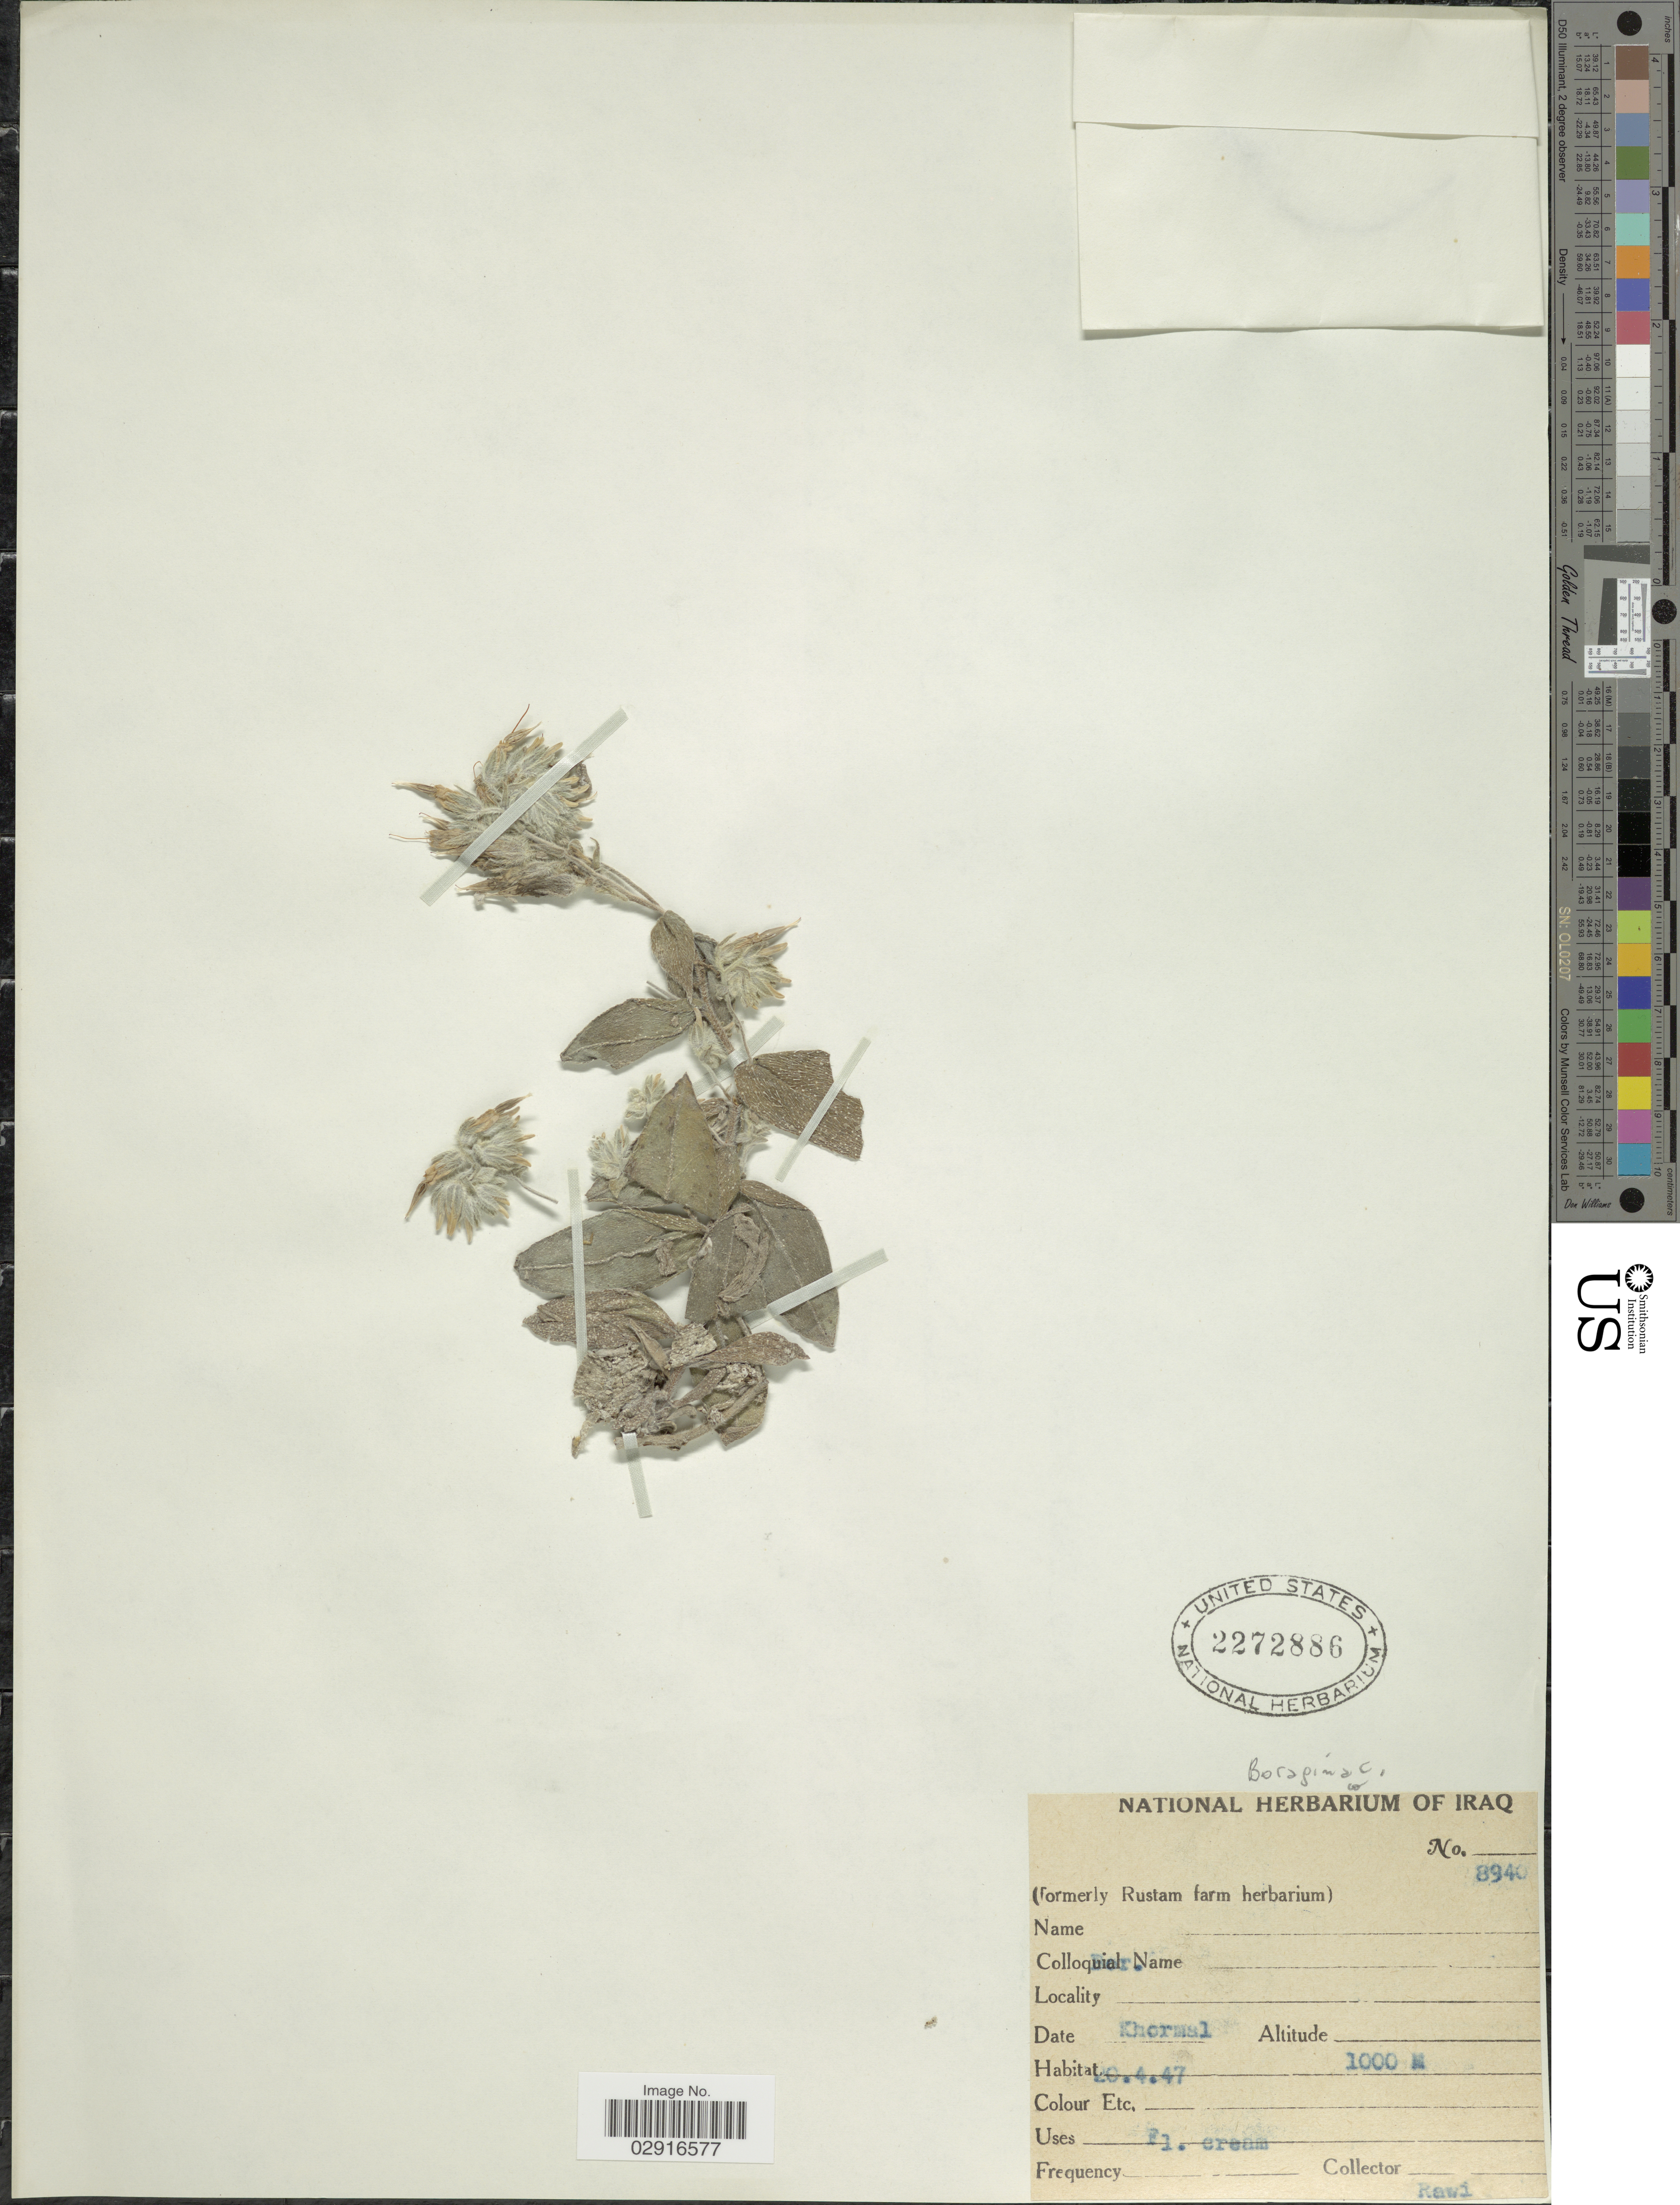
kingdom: Plantae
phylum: Tracheophyta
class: Magnoliopsida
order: Boraginales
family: Boraginaceae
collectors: -. Rawi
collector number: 8940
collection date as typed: Transcribed d/m/y: 20/4/47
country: Iraq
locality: Khormal.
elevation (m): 1000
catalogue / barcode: US 2272886